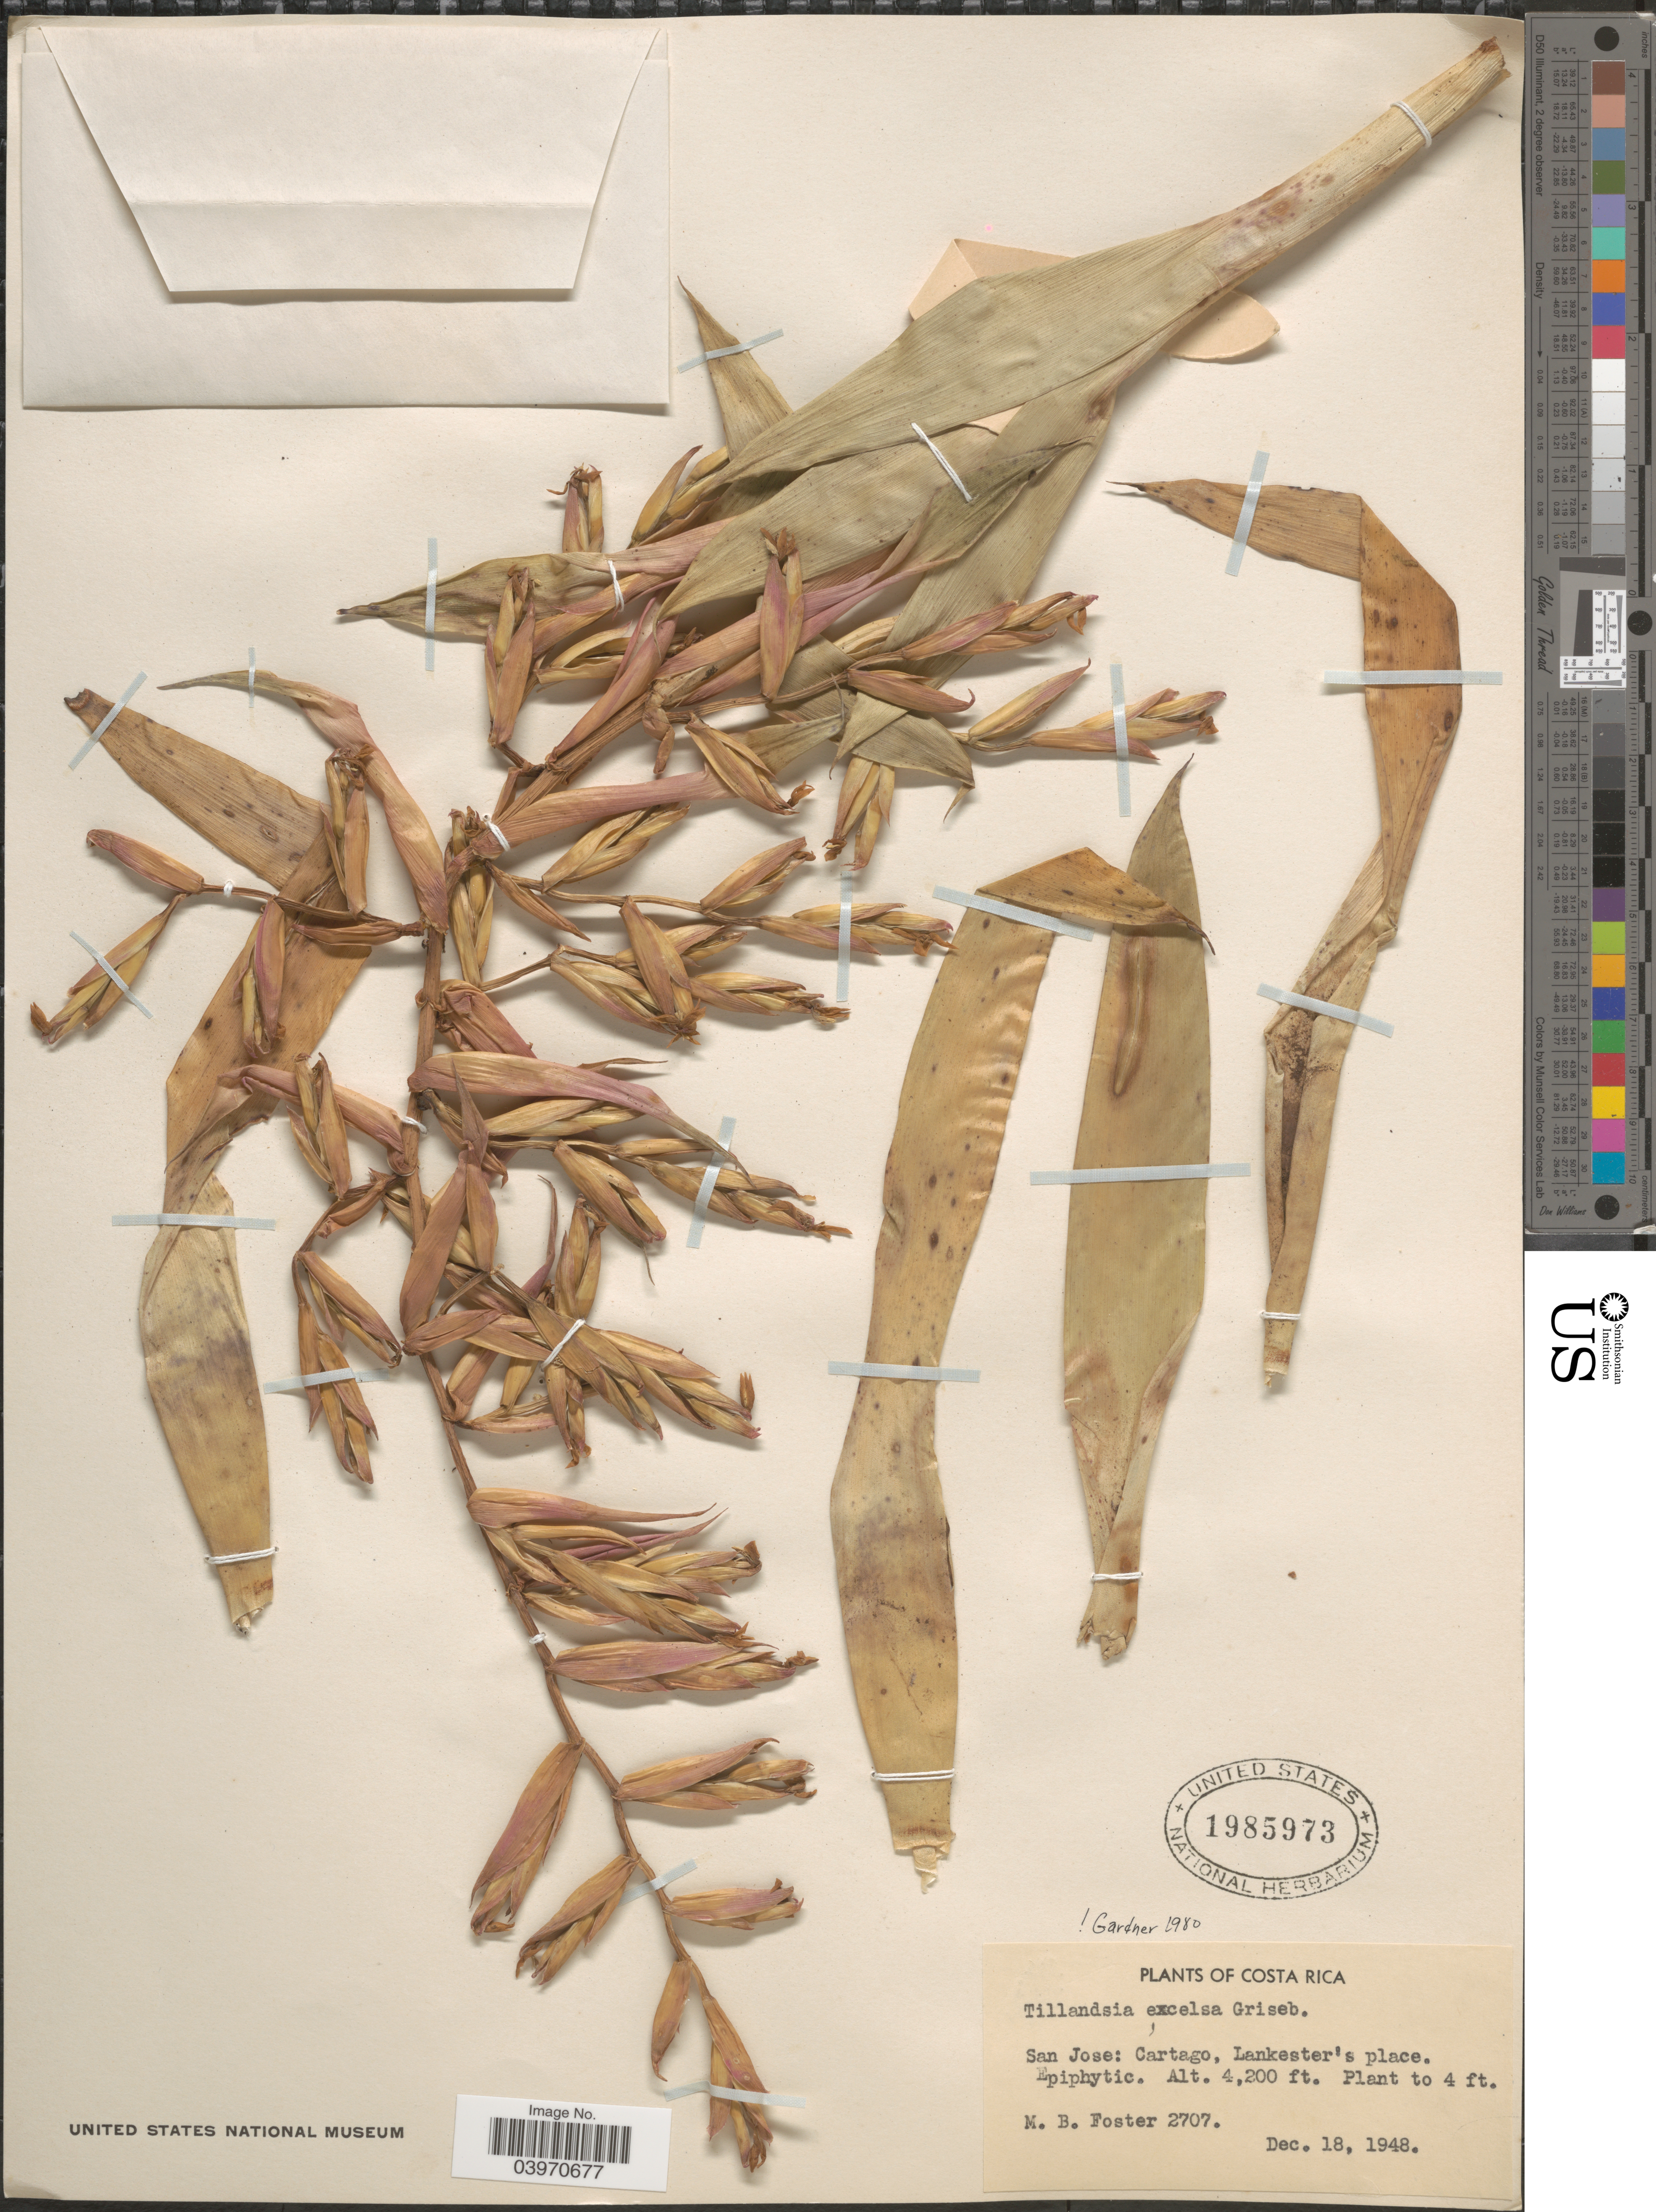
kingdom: Plantae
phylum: Tracheophyta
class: Liliopsida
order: Poales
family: Bromeliaceae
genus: Tillandsia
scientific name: Tillandsia excelsa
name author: Griseb.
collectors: M. B. Foster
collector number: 2707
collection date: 1948-12-18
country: Costa Rica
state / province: San José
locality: Cartago, Lankester's place.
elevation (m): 1280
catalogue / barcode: US 1985973